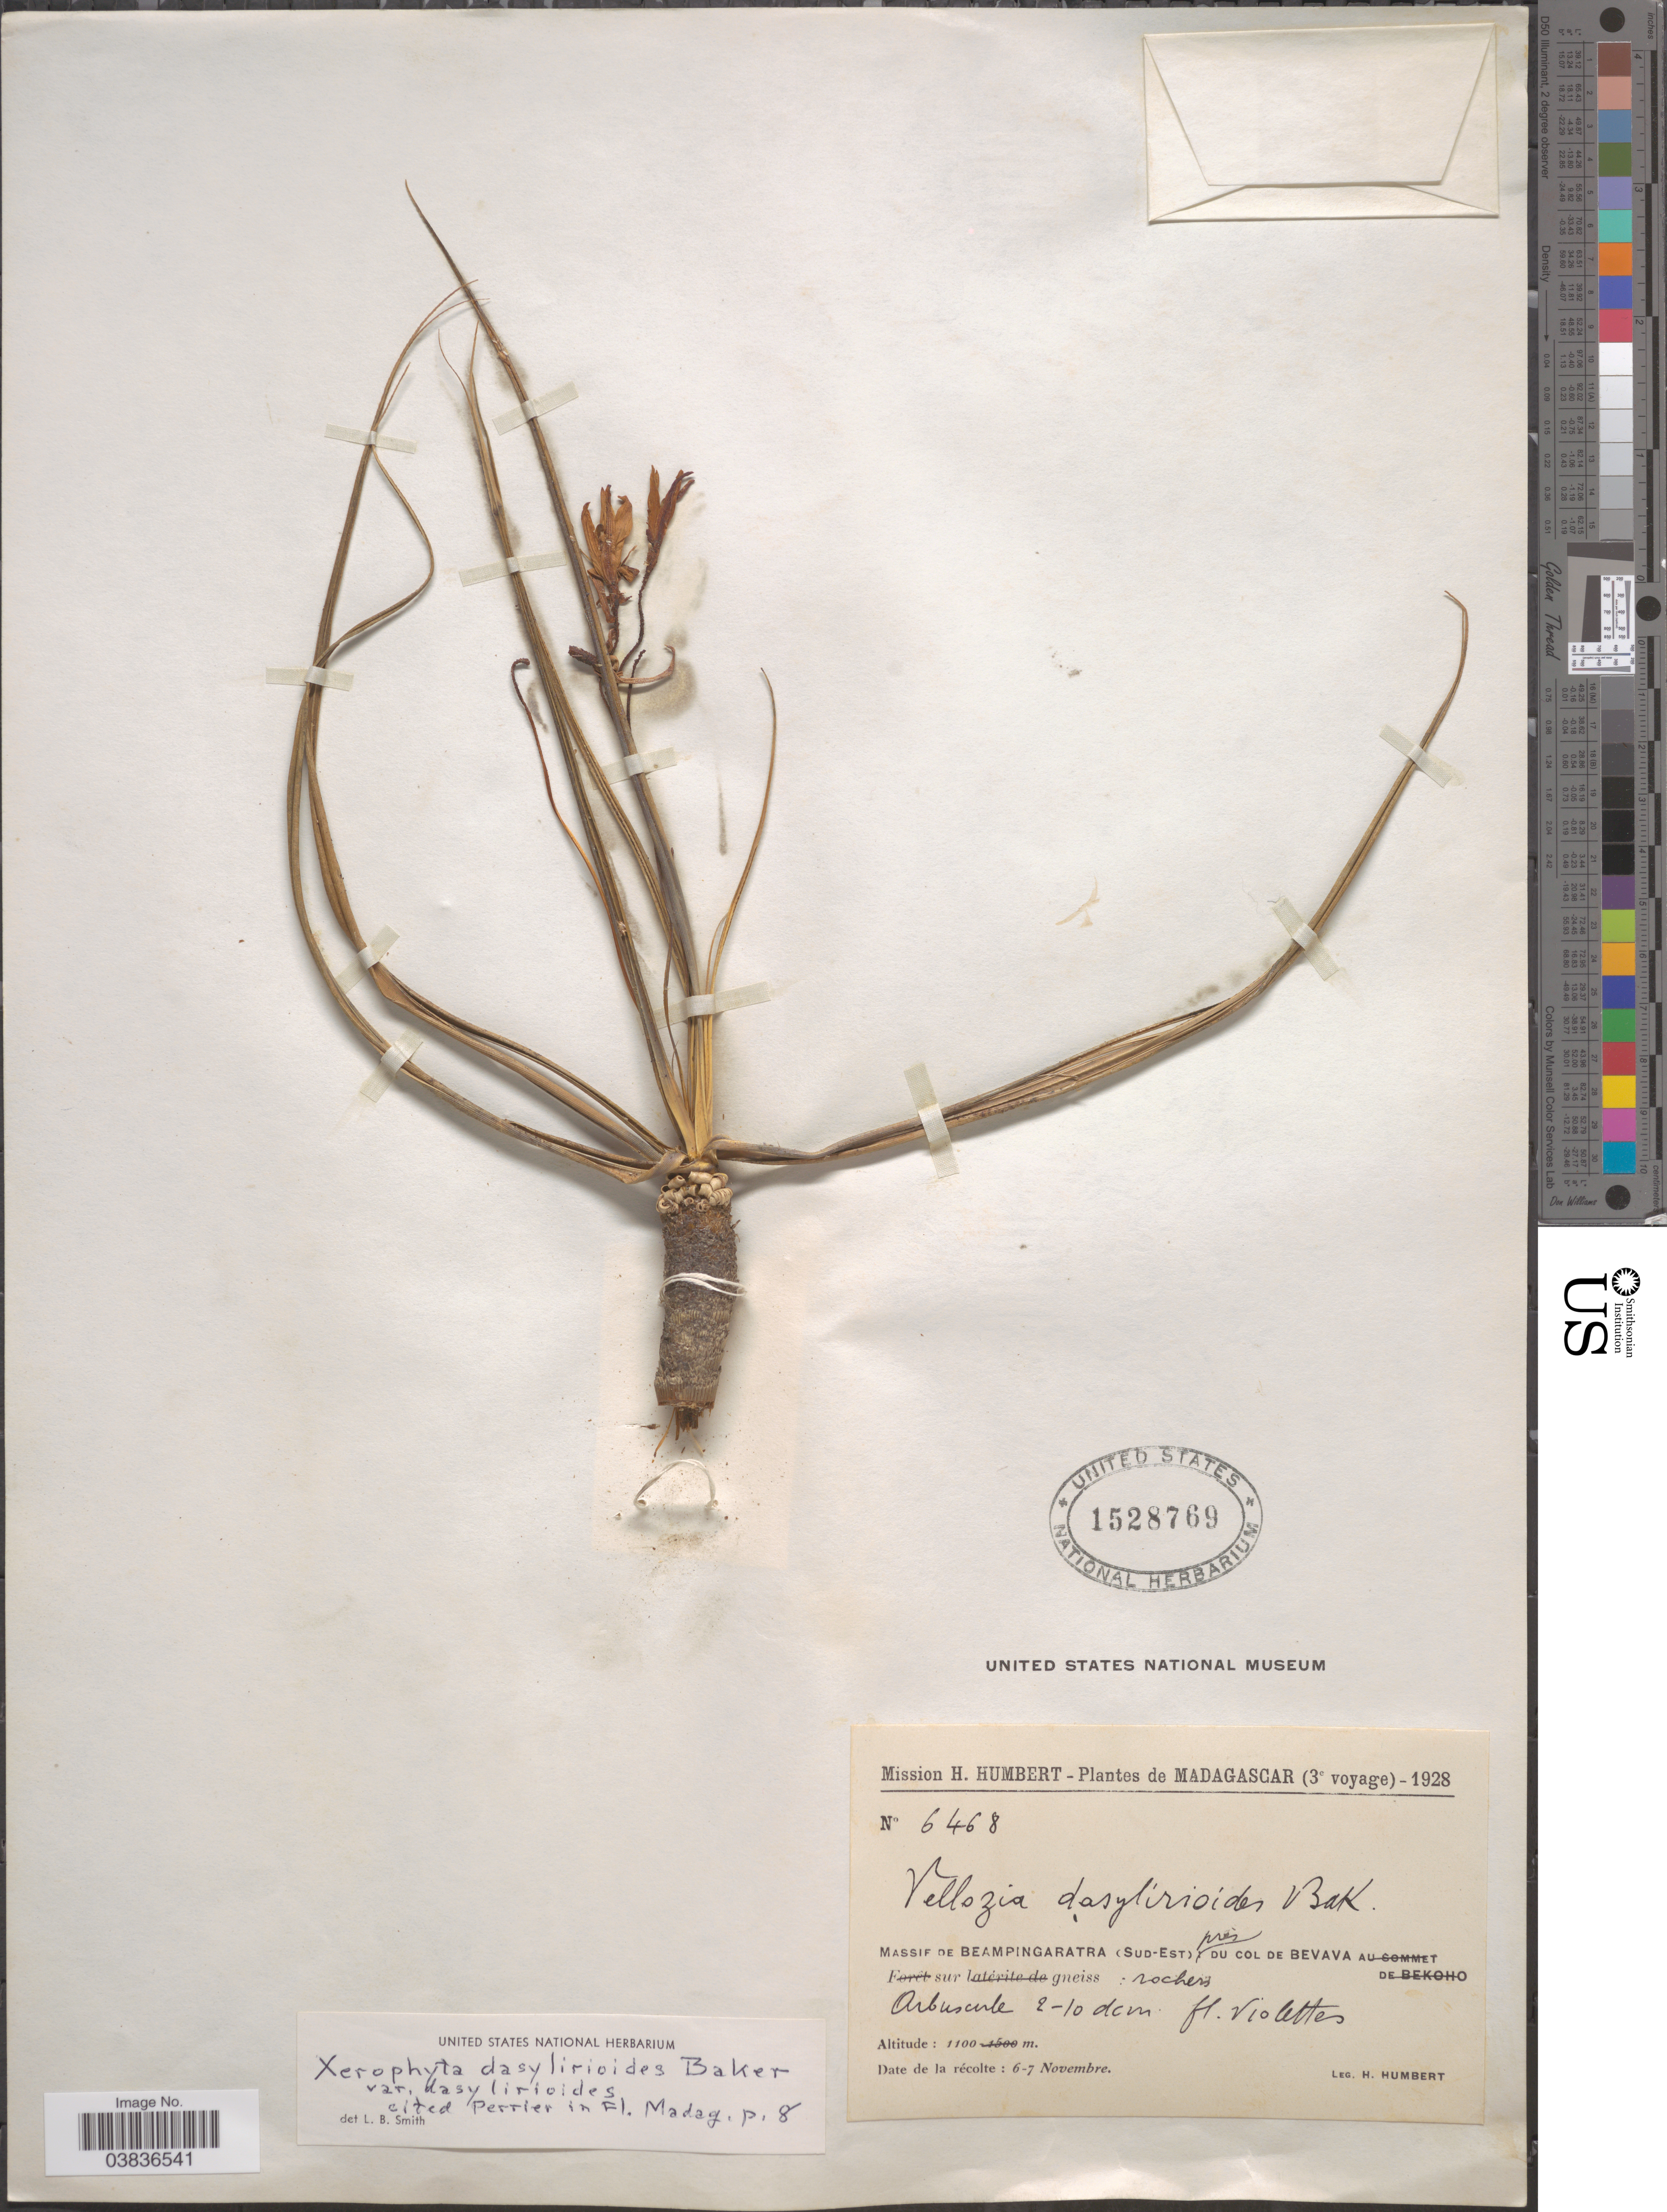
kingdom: Plantae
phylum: Tracheophyta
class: Liliopsida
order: Pandanales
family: Velloziaceae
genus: Xerophyta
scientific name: Xerophyta dasylirioides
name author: Baker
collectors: H. Humbert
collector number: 6468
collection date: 1928-11-06/1928-11-07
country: Madagascar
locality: Massif de Beampingaratra (Sud-Est) pres du col de Bevava.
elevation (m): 1100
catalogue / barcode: US 1528769